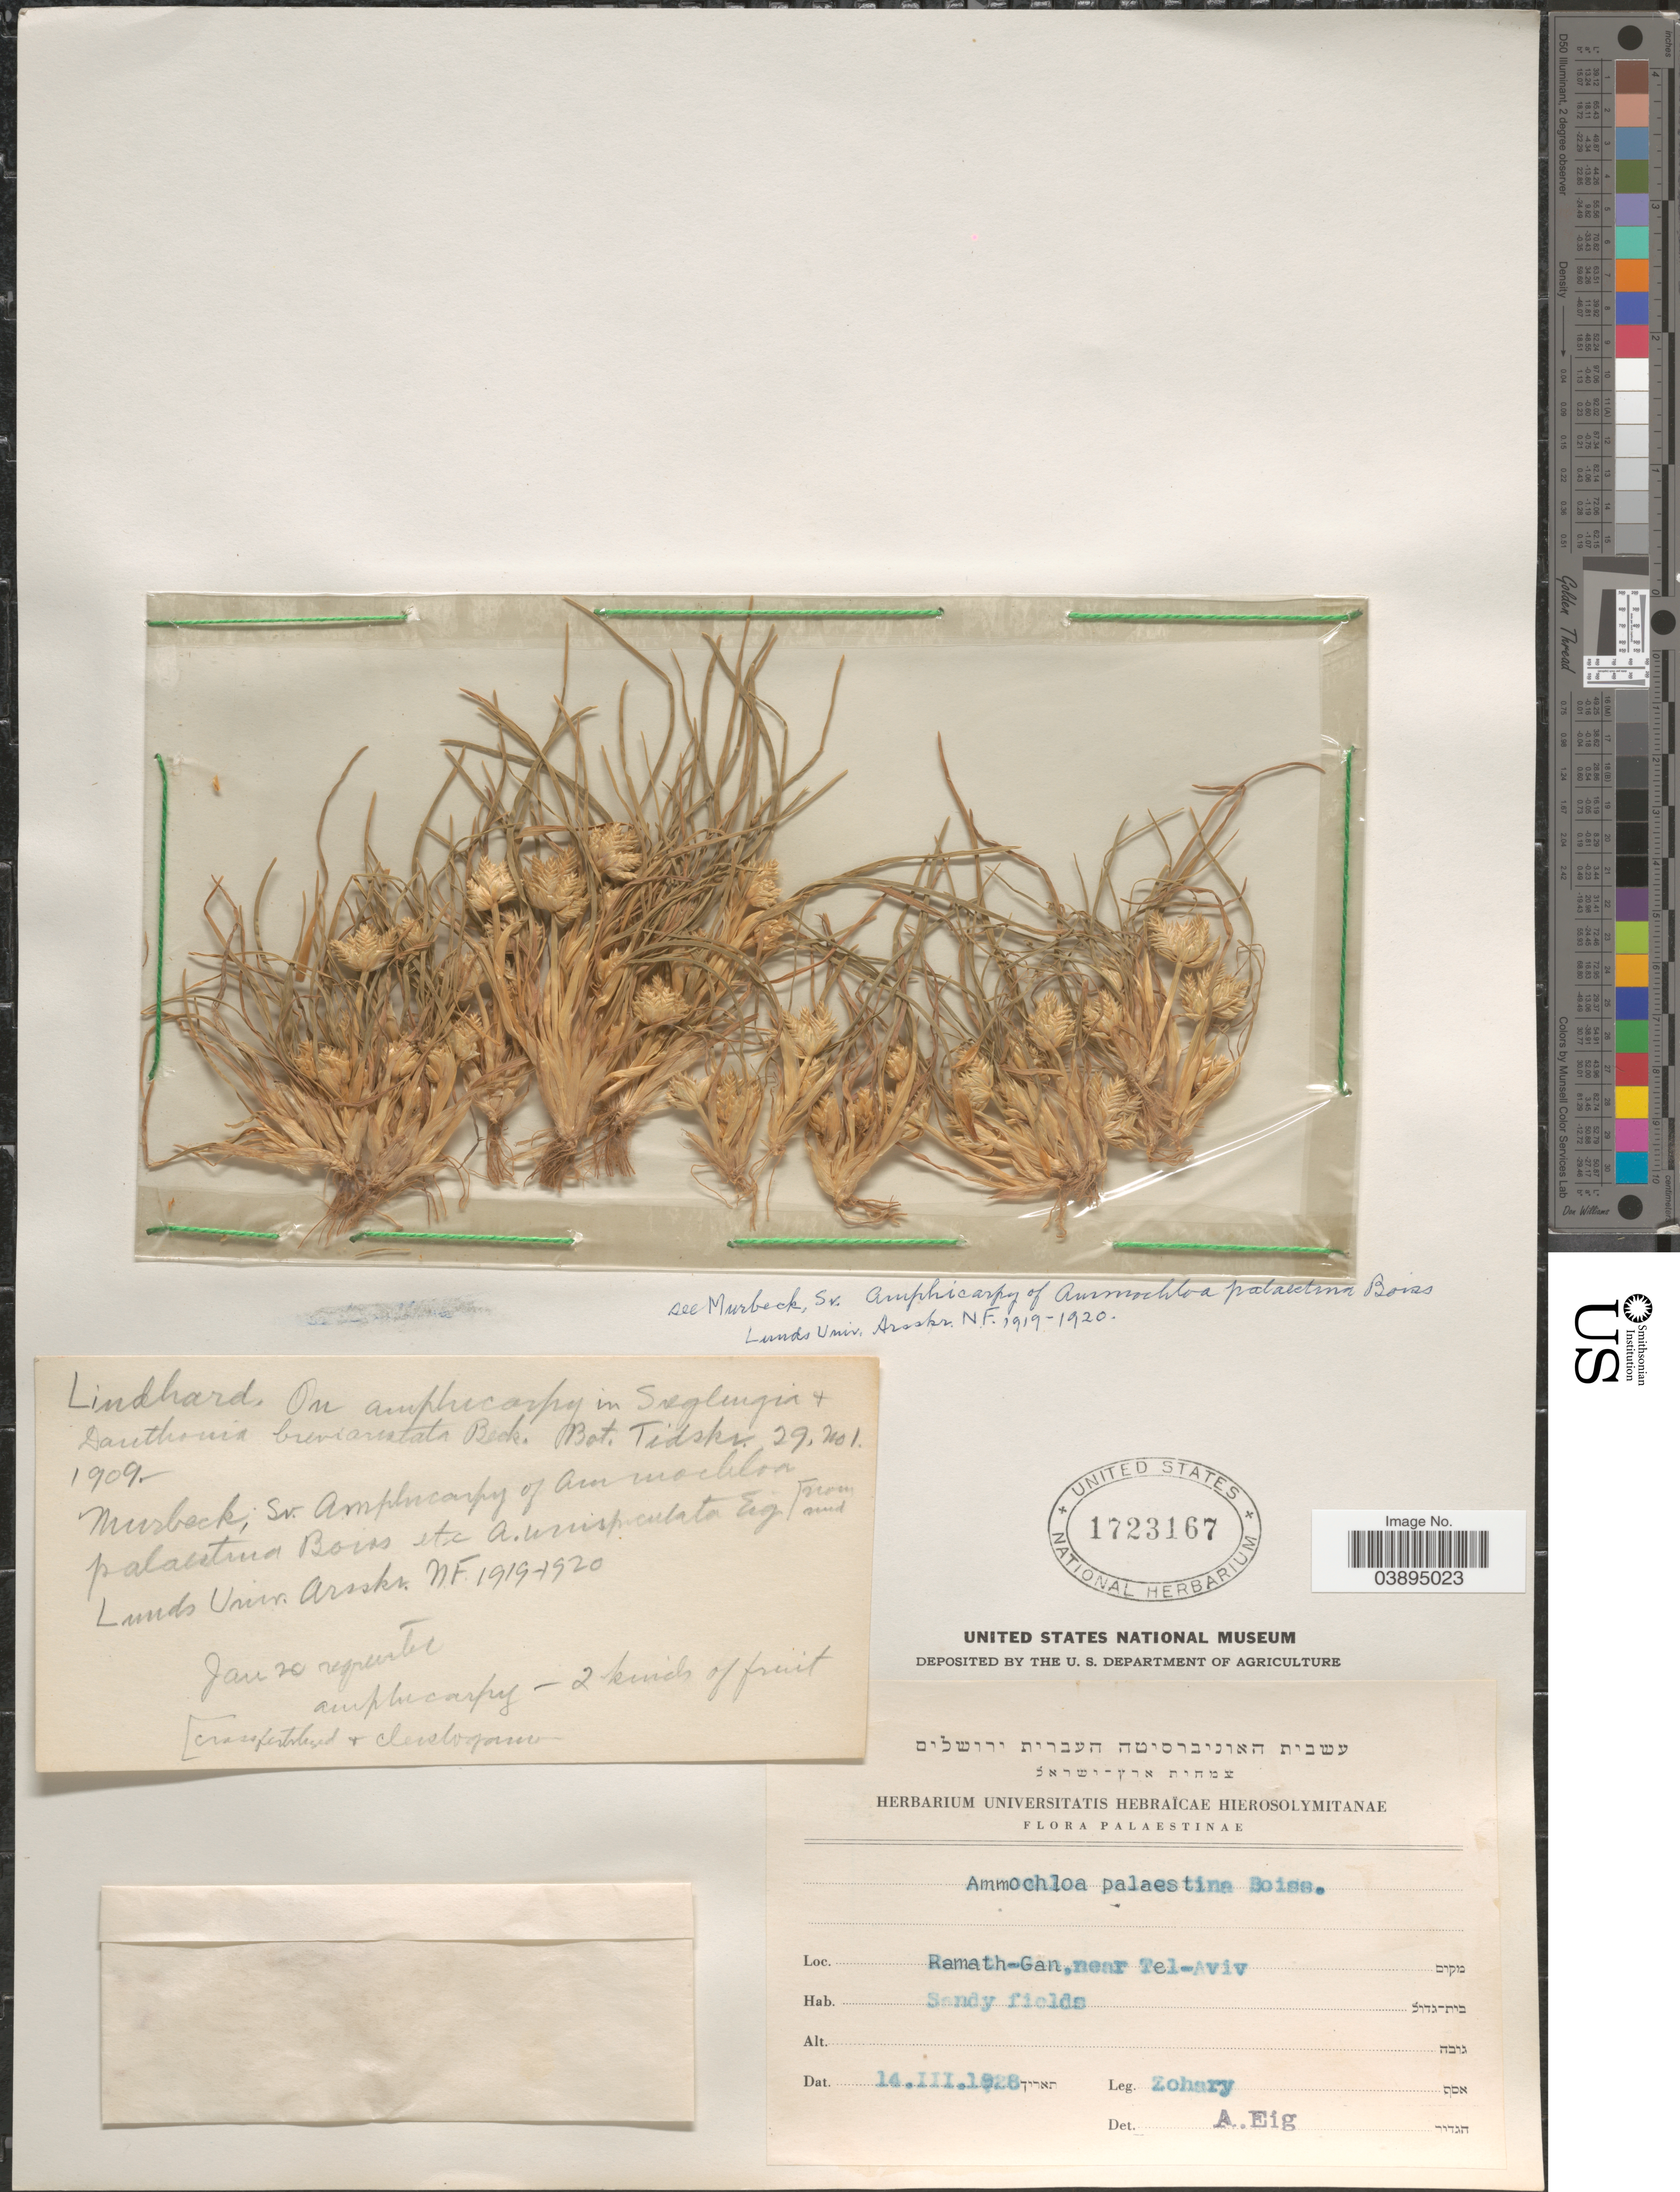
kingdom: Plantae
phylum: Tracheophyta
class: Liliopsida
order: Poales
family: Poaceae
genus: Ammochloa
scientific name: Ammochloa palaestina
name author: Boiss.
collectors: Zohary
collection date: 1928-03-14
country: Israel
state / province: Tel Aviv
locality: Palaestinae. Ramath-Gan, near Tel-Aviv.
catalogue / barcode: US 1723167